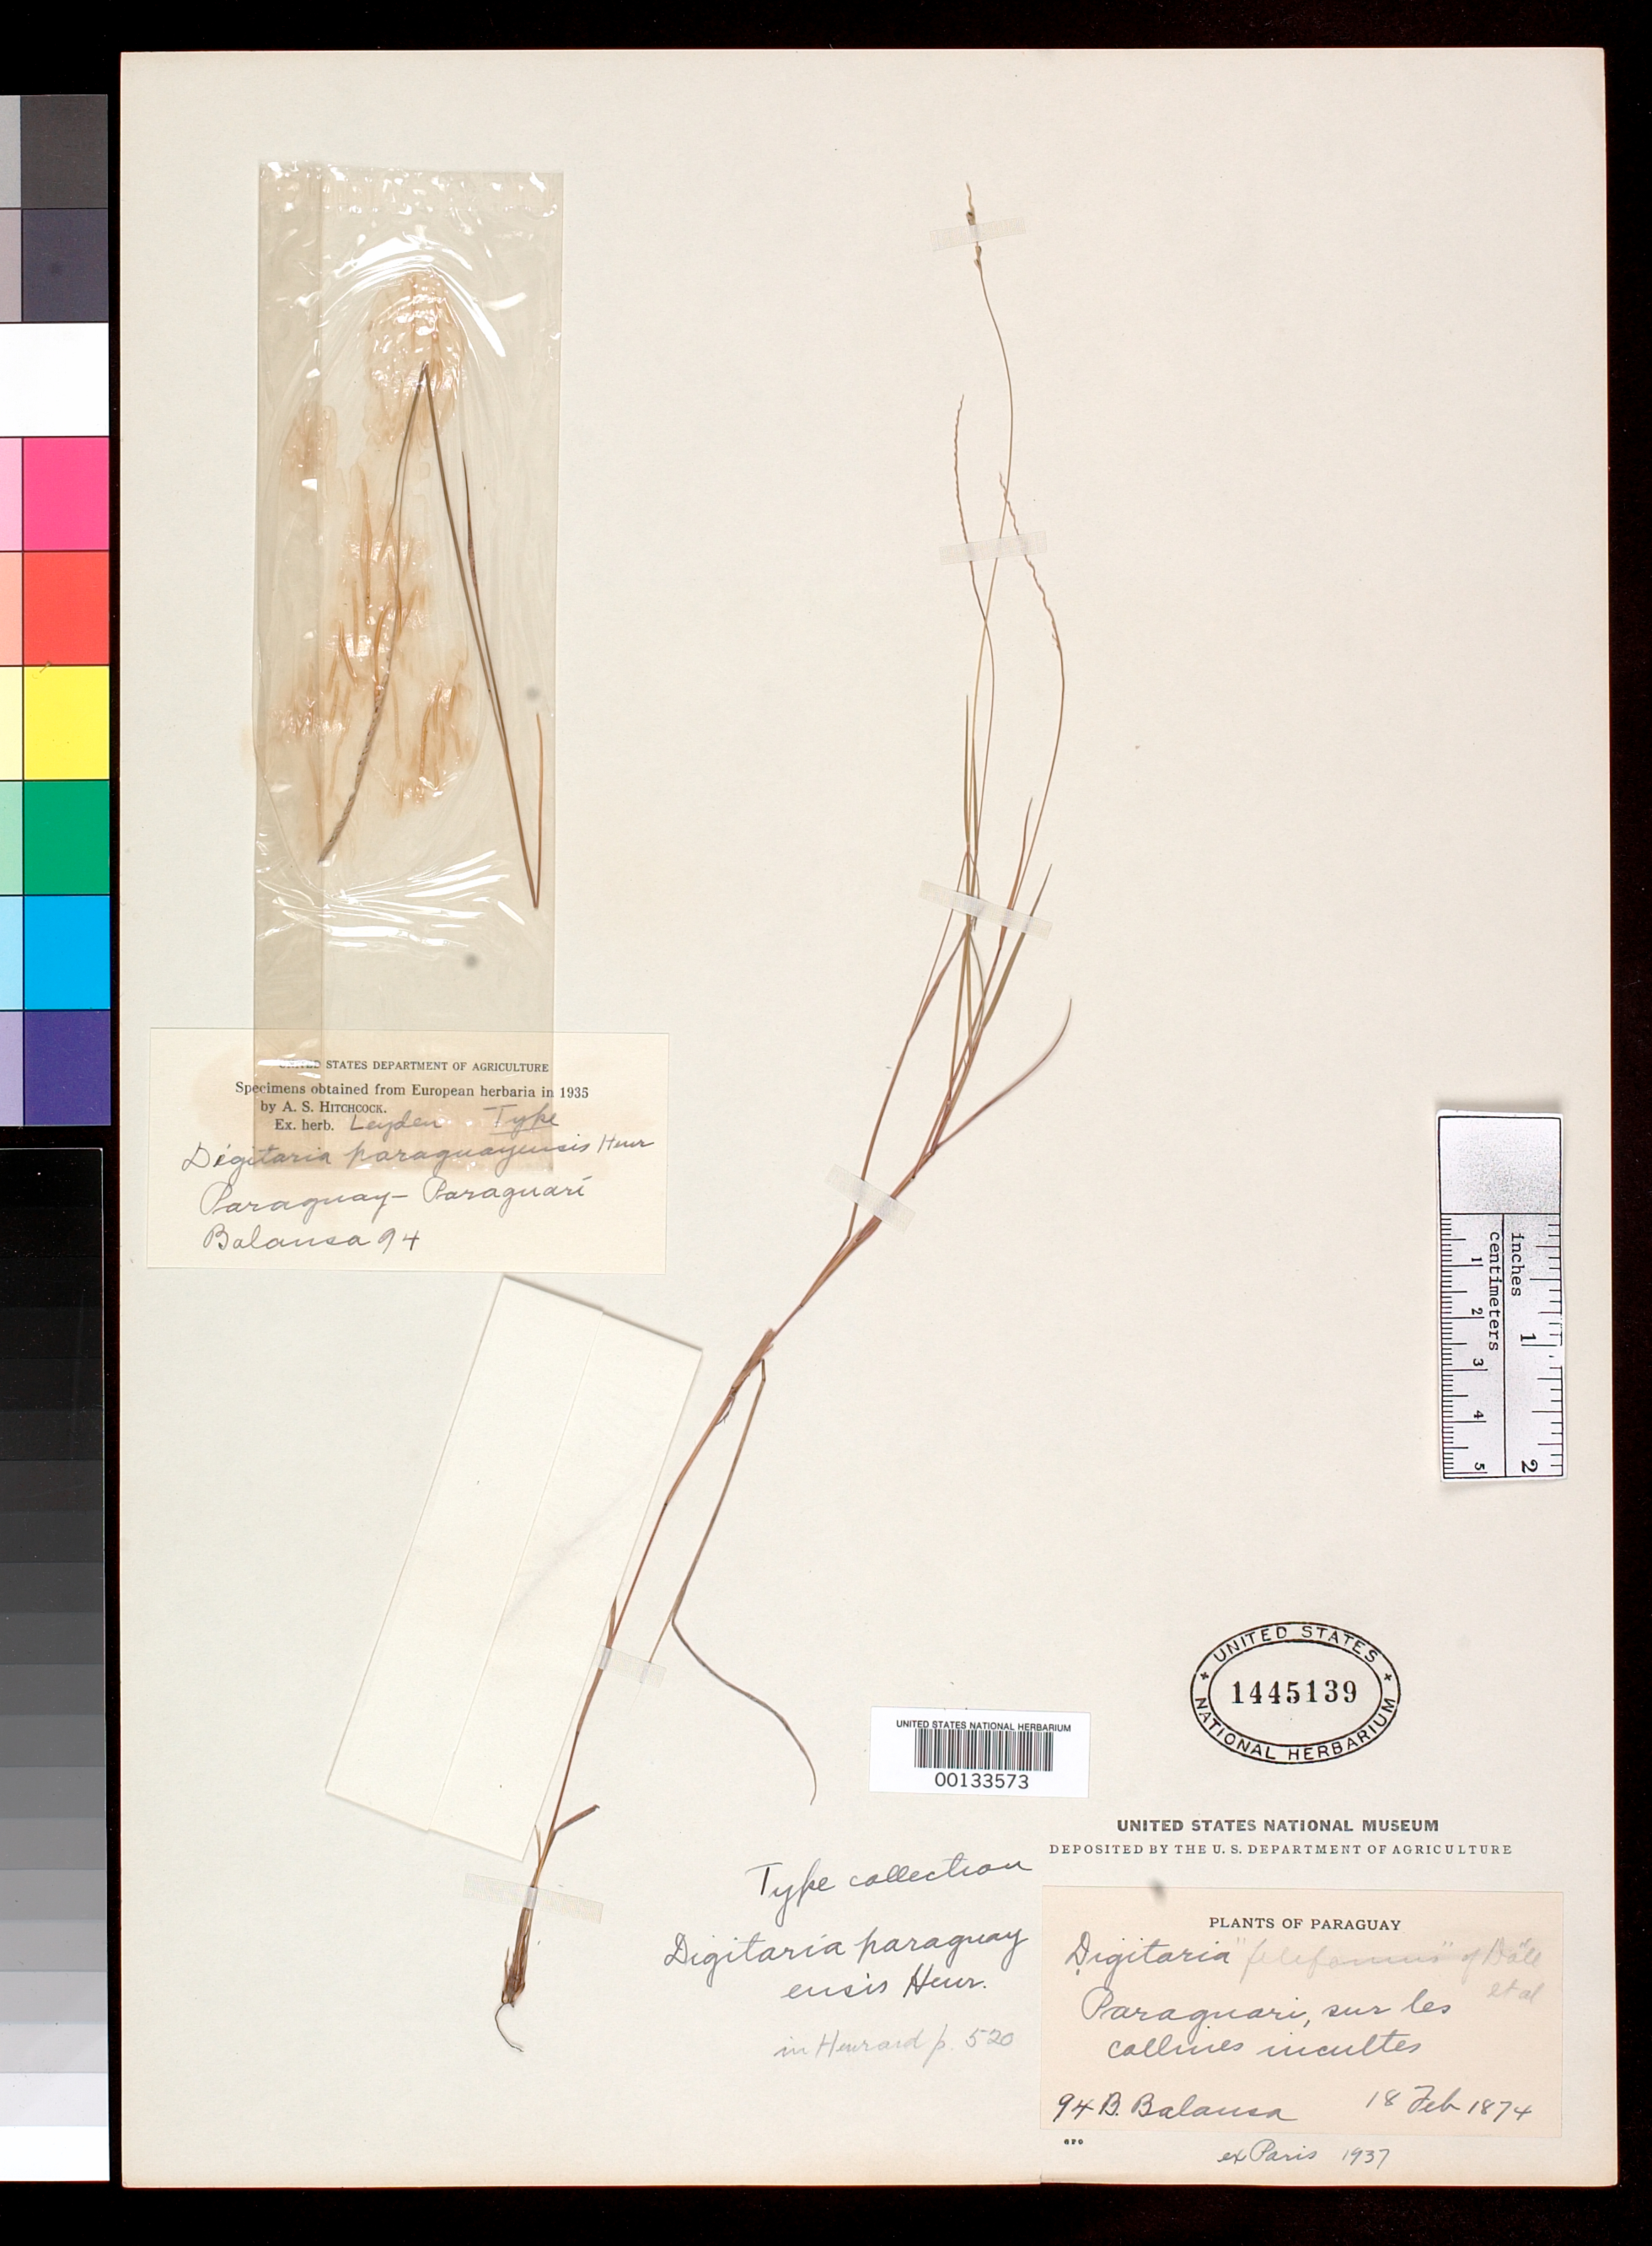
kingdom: Plantae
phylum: Tracheophyta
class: Liliopsida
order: Poales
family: Poaceae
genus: Digitaria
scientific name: Digitaria paraguayensis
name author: Henr.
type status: Isotype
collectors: B. Balansa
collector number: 94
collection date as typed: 18 Feb 1874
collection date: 1874-02-18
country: Paraguay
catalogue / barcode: US 1445139